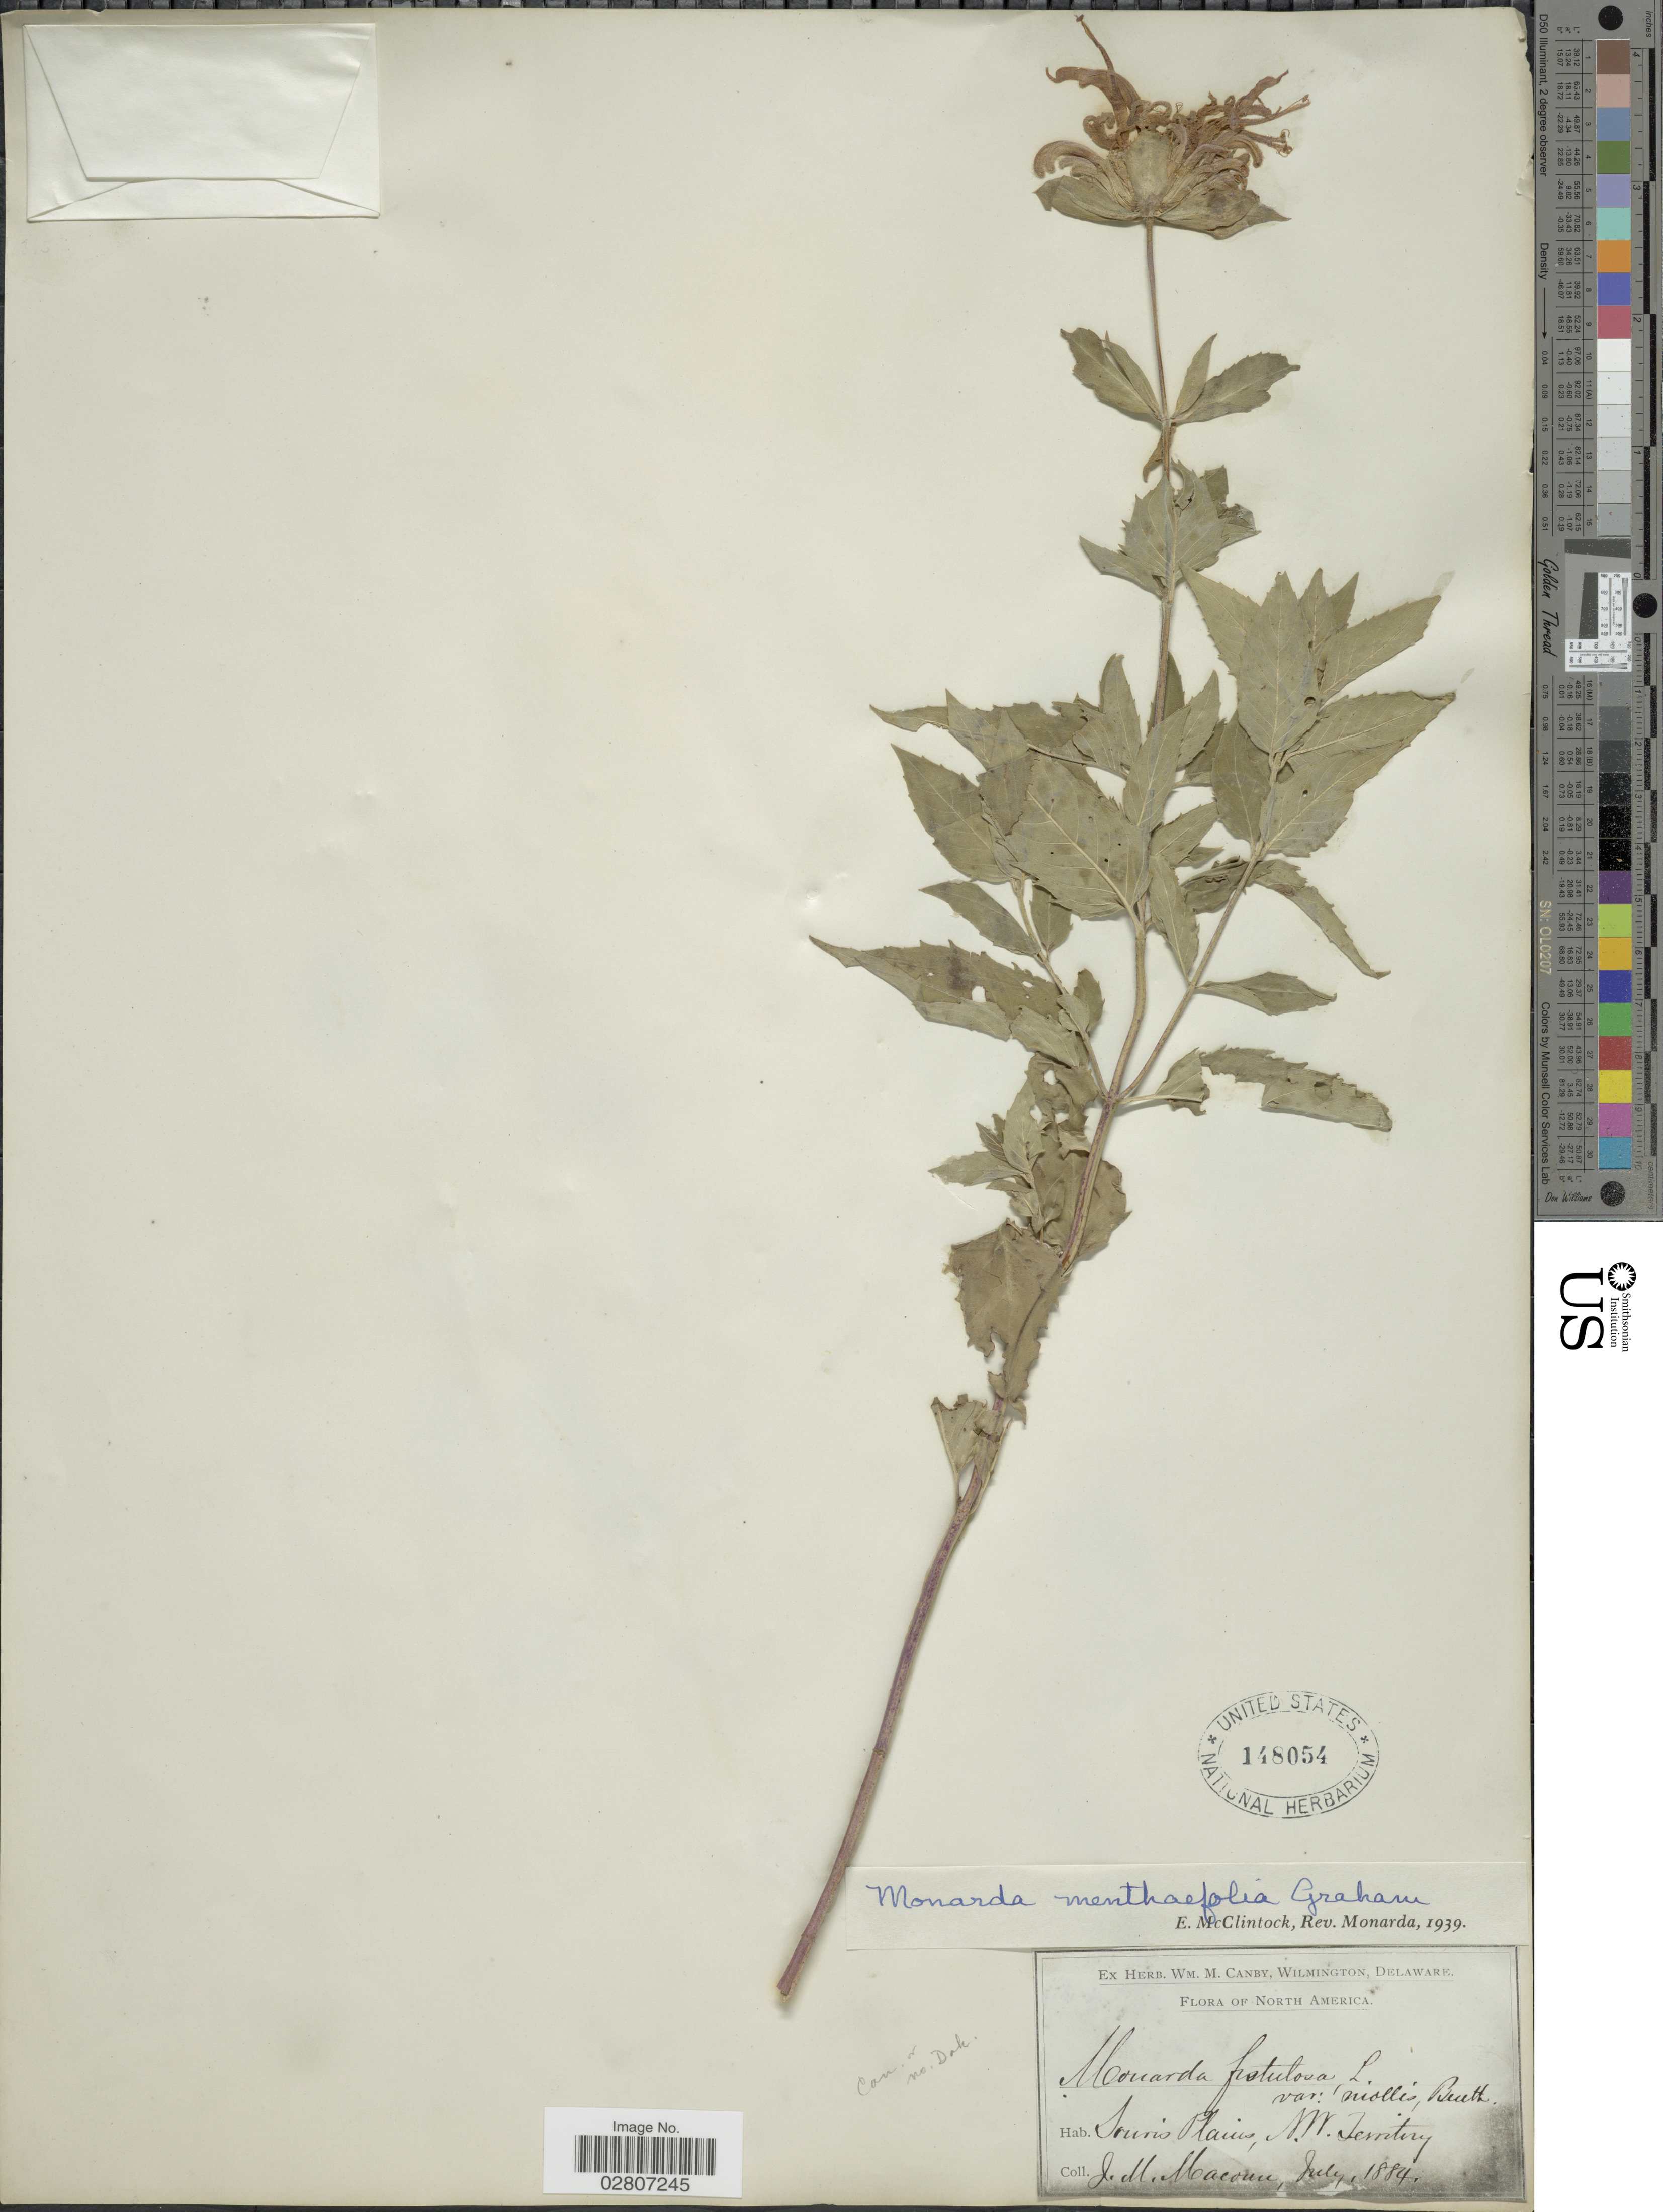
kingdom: Plantae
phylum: Tracheophyta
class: Magnoliopsida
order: Lamiales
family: Lamiaceae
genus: Monarda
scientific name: Monarda fistulosa var. menthifolia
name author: (Graham) Fernald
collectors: J. M. Macoun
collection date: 1884-07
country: Canada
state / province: Northwest Territories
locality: Souris Plains, NW. Territory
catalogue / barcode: US 148054